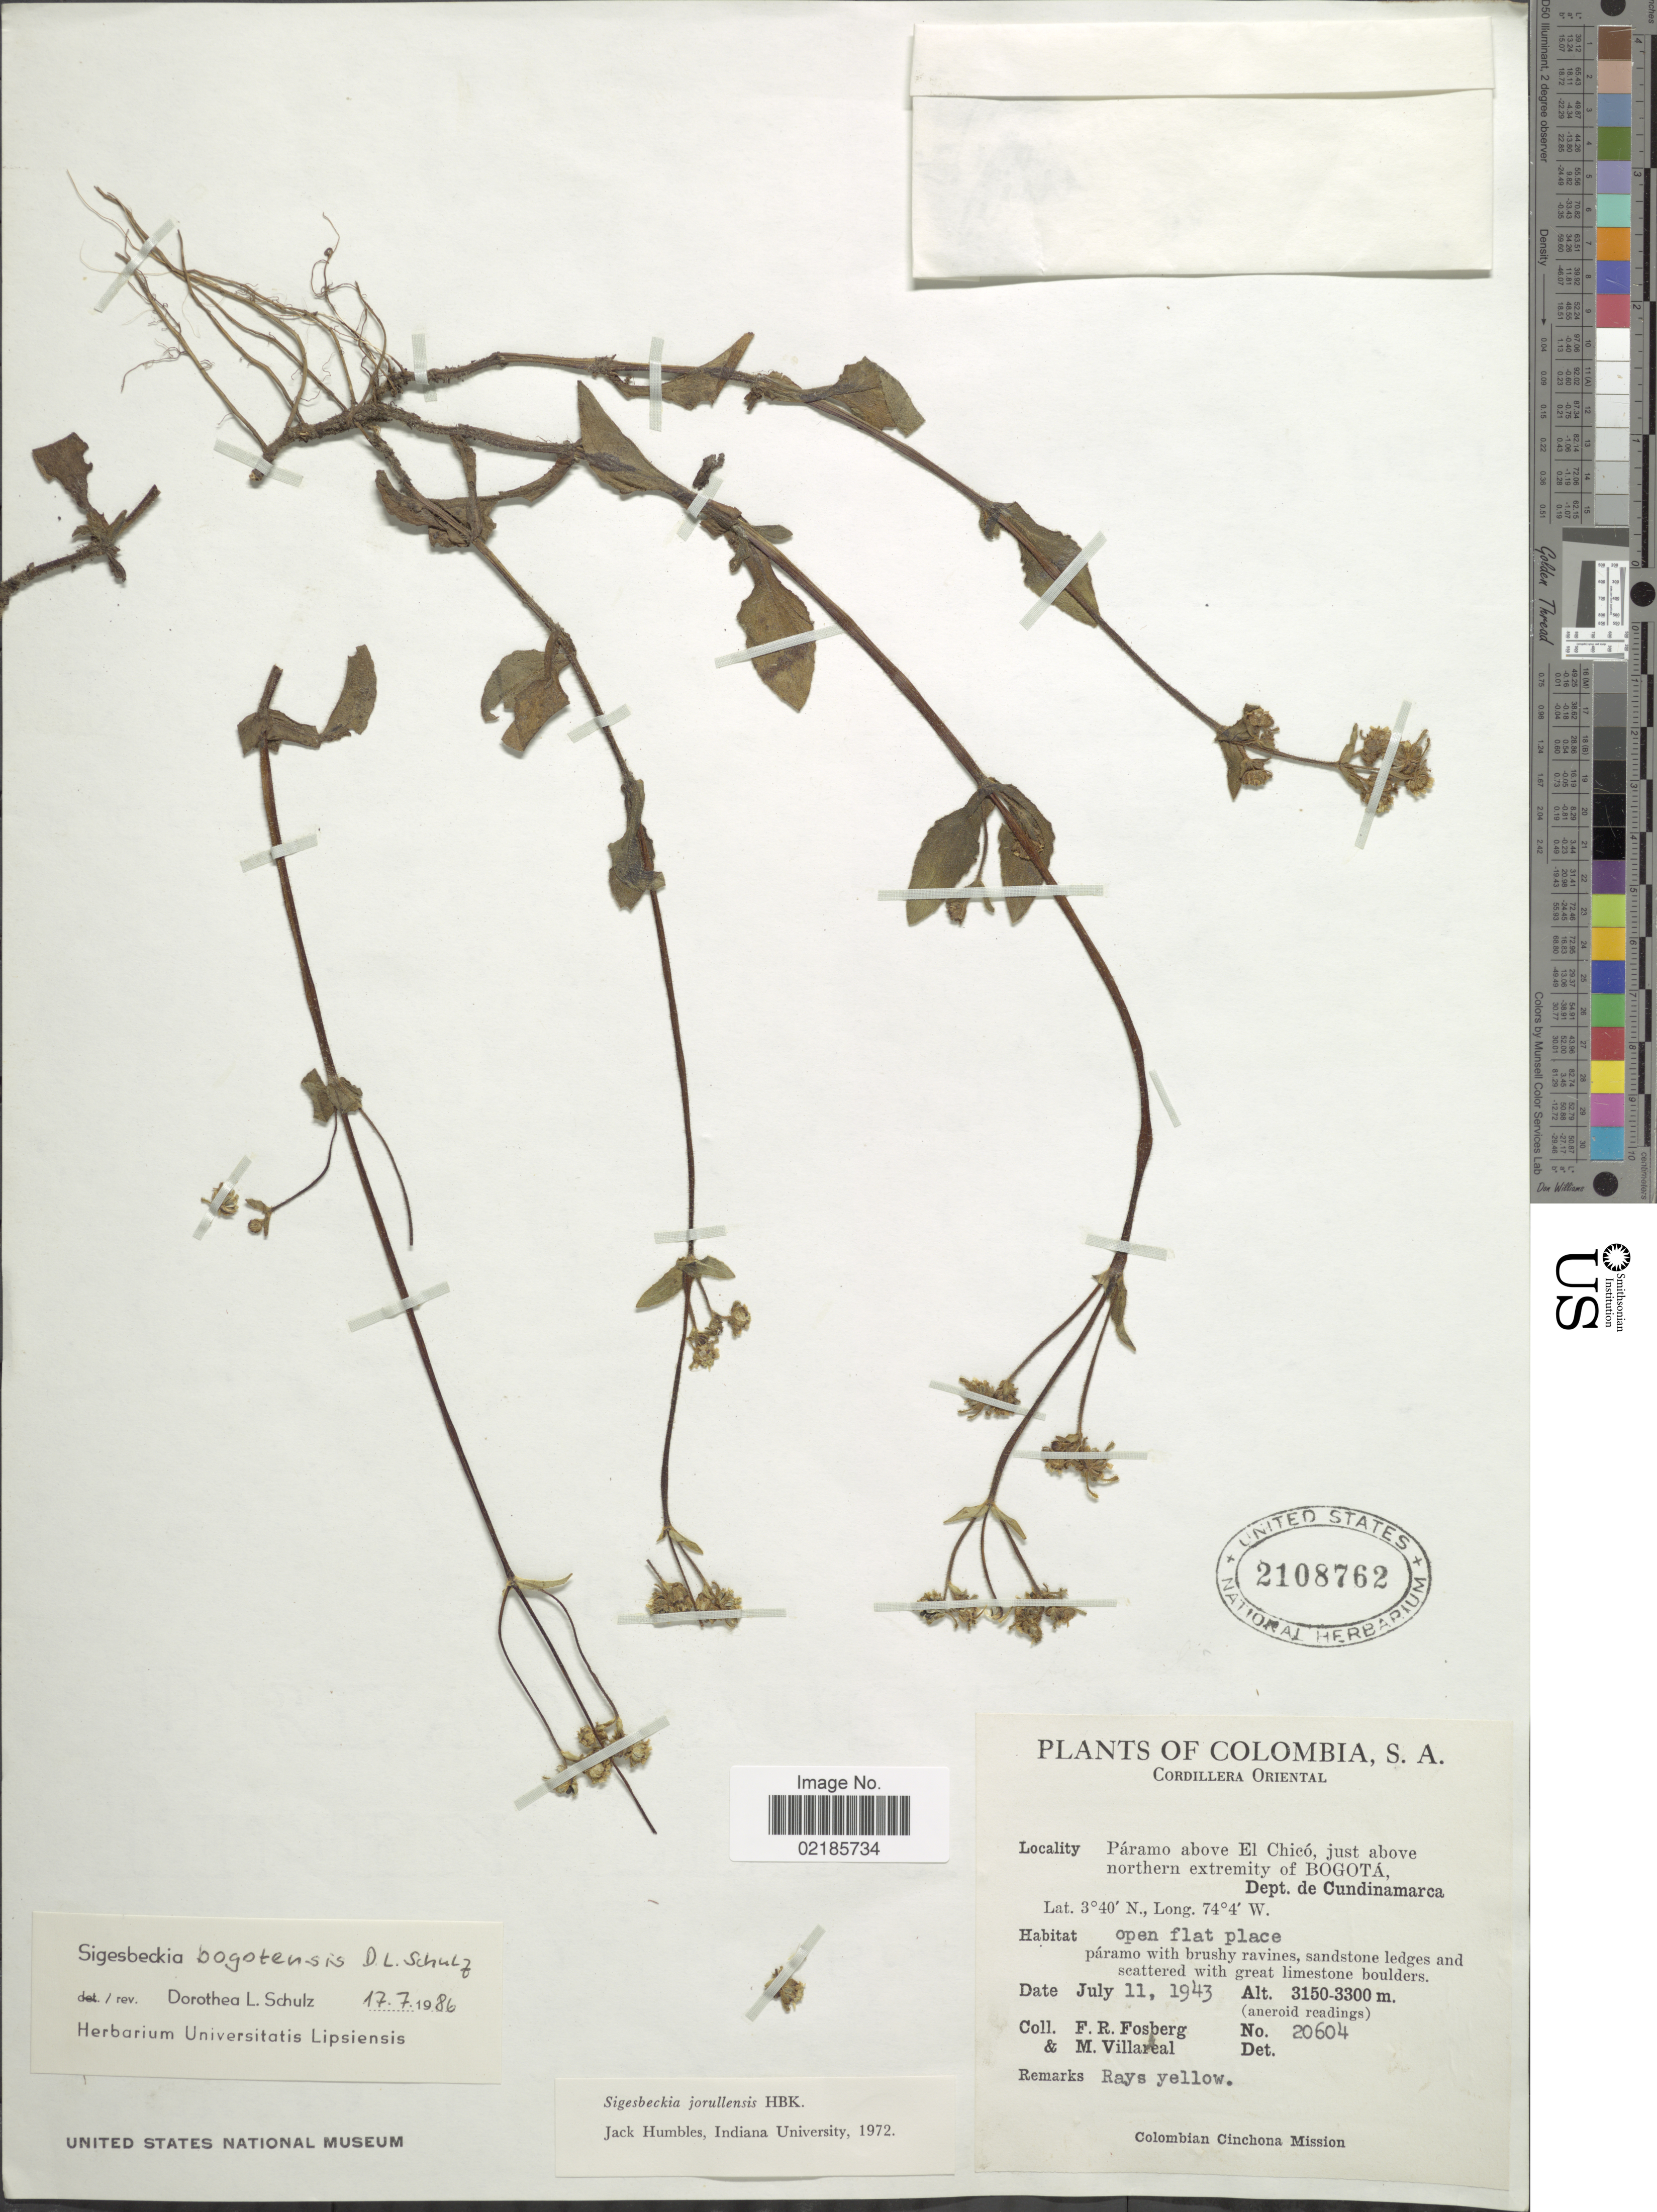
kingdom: Plantae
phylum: Tracheophyta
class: Magnoliopsida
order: Asterales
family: Asteraceae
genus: Sigesbeckia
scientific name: Sigesbeckia jorullensis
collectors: F. R. Fosberg & M. Villareal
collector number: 20604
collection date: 1943-07-11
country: Colombia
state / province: Cundinamarca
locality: South America, Cordillera Oriental, Páramo above El Chicó, just above northern extremity of Bogotá, open flat place, páramo with brushy ravines, sandstone ledges and scattered with great limestone boulders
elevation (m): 3150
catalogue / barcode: US 2108762